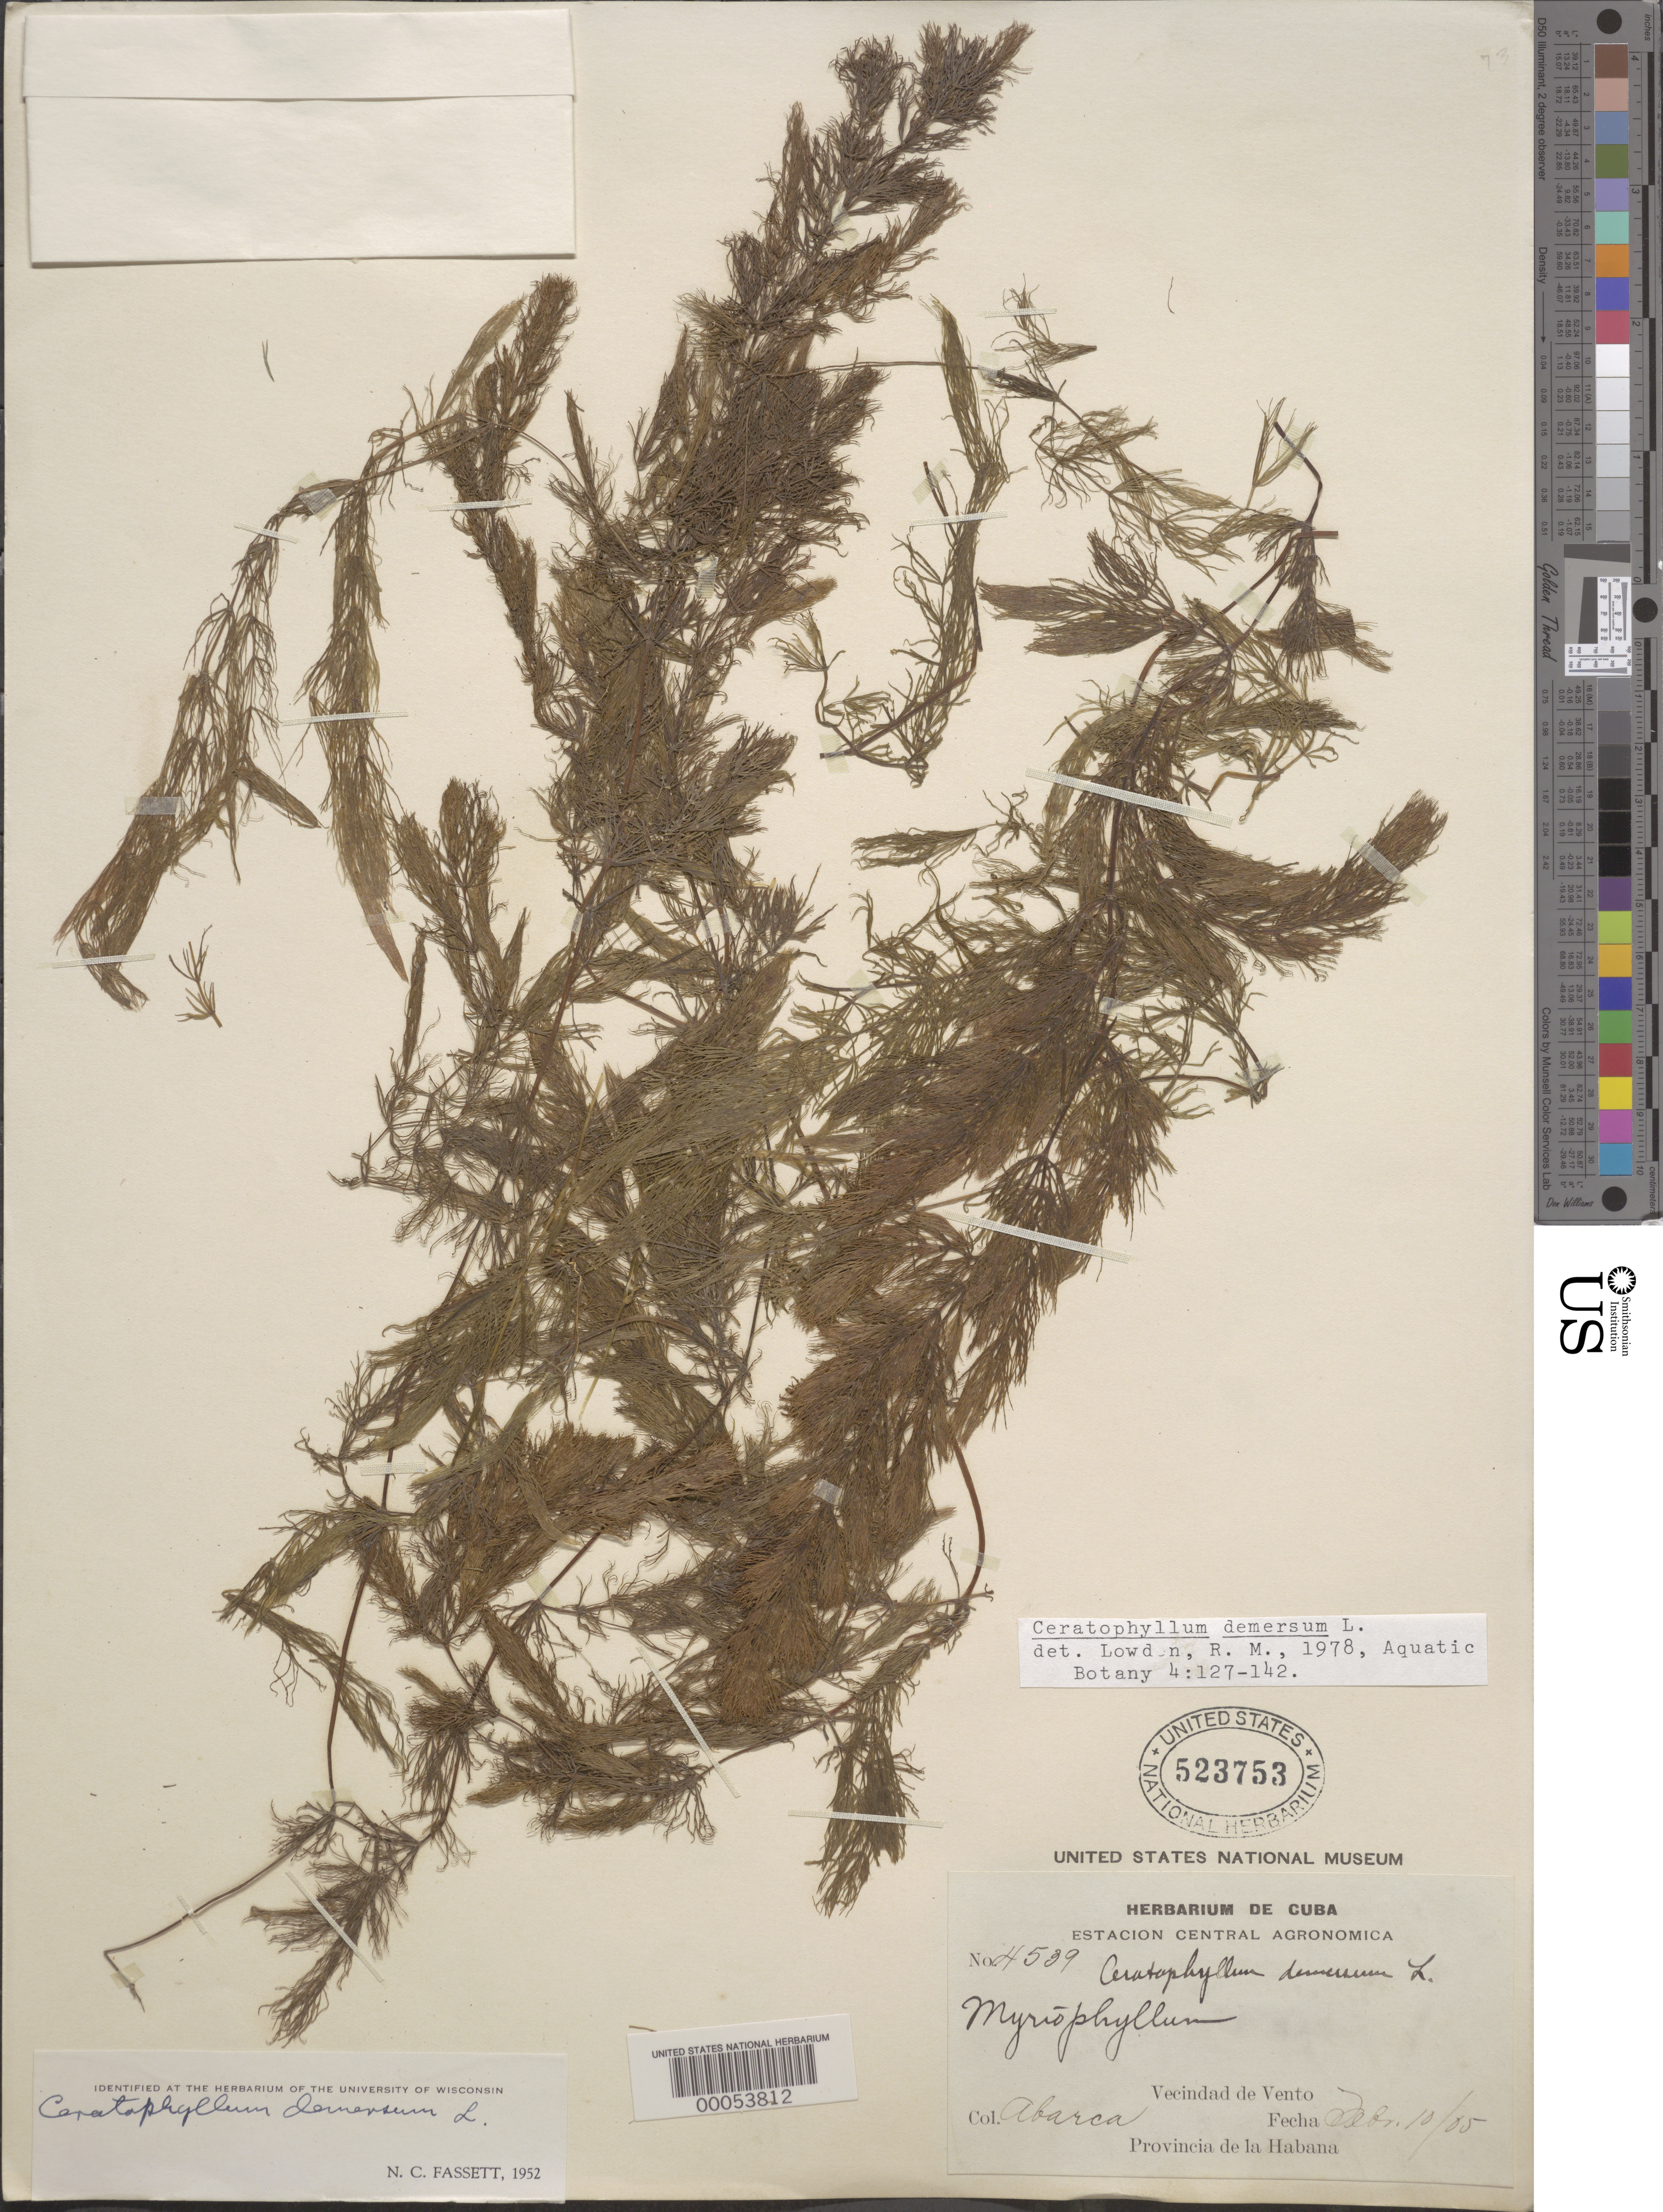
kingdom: Plantae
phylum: Tracheophyta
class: Magnoliopsida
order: Ceratophyllales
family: Ceratophyllaceae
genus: Ceratophyllum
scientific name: Ceratophyllum demersum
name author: L.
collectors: M. Abarca y Vascquez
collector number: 4539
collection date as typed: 10 Feb 1905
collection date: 1905-02-10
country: Cuba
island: Greater Antilles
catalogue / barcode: US 523753